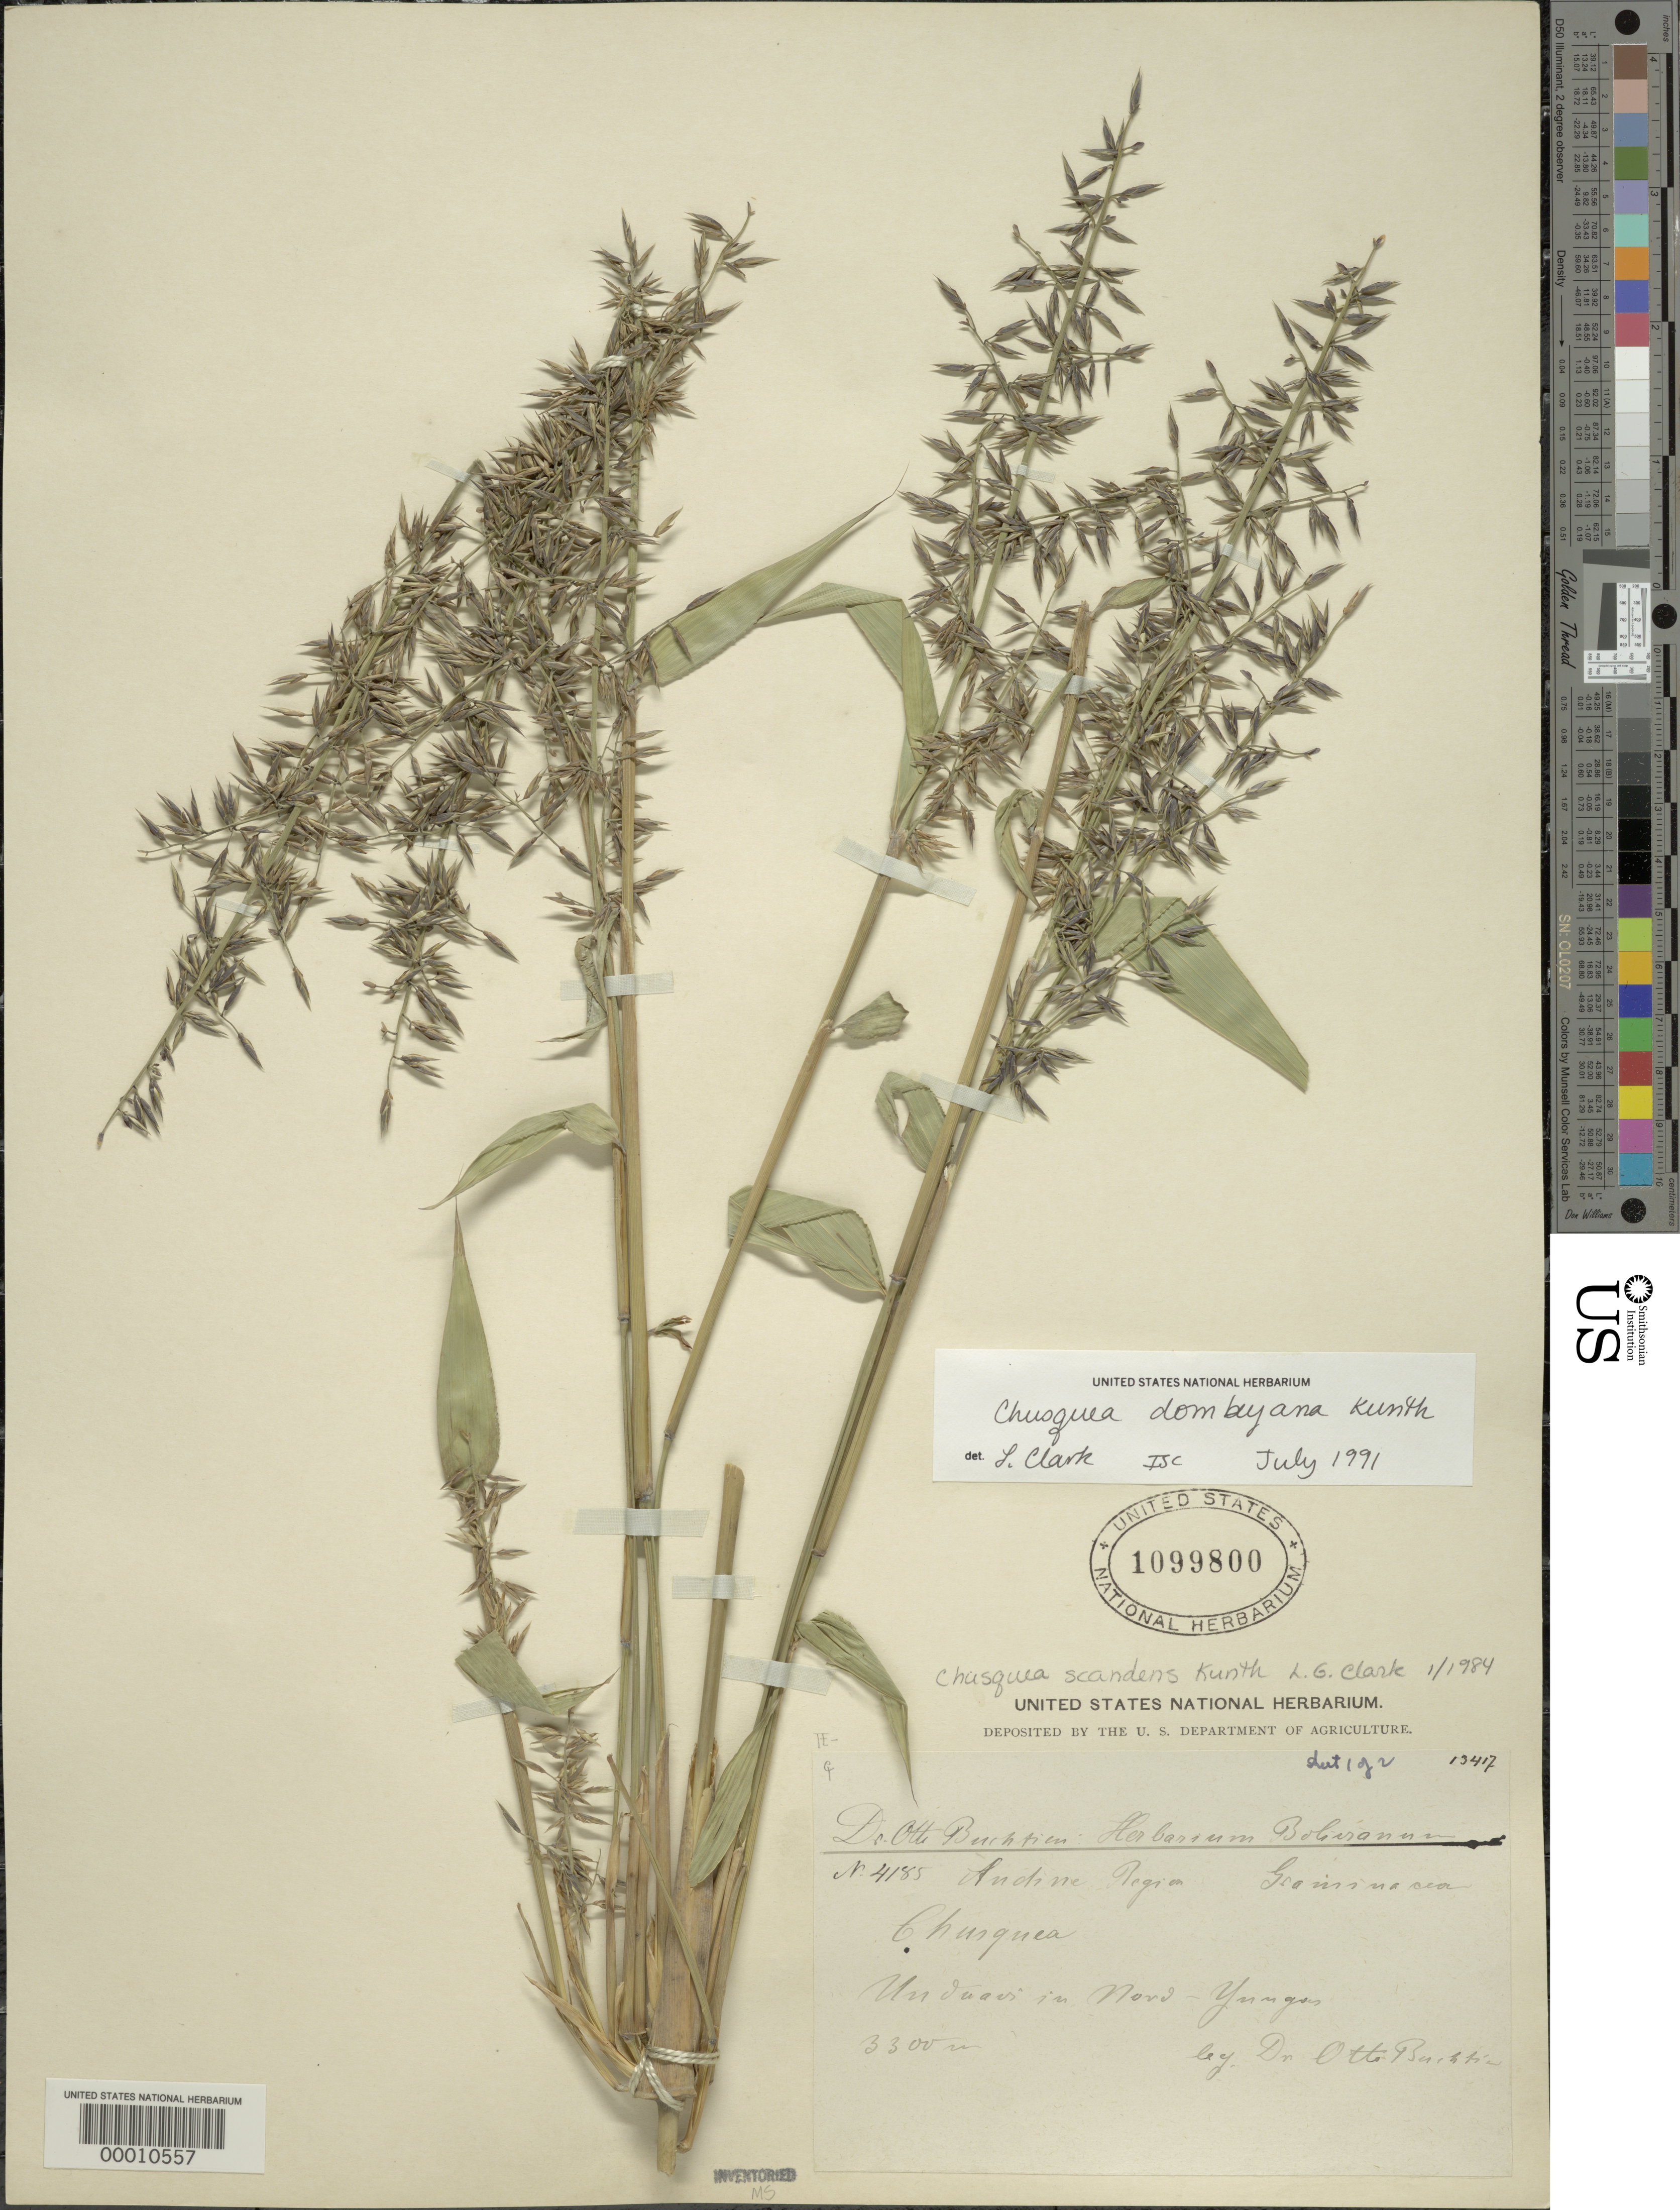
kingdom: Plantae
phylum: Tracheophyta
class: Liliopsida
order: Poales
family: Poaceae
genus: Chusquea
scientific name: Chusquea dombeyana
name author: Kunth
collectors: O. Buittin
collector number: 4185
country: Bolivia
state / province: La Paz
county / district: Nor Yungas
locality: Unduar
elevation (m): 3300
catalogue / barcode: US 1099800